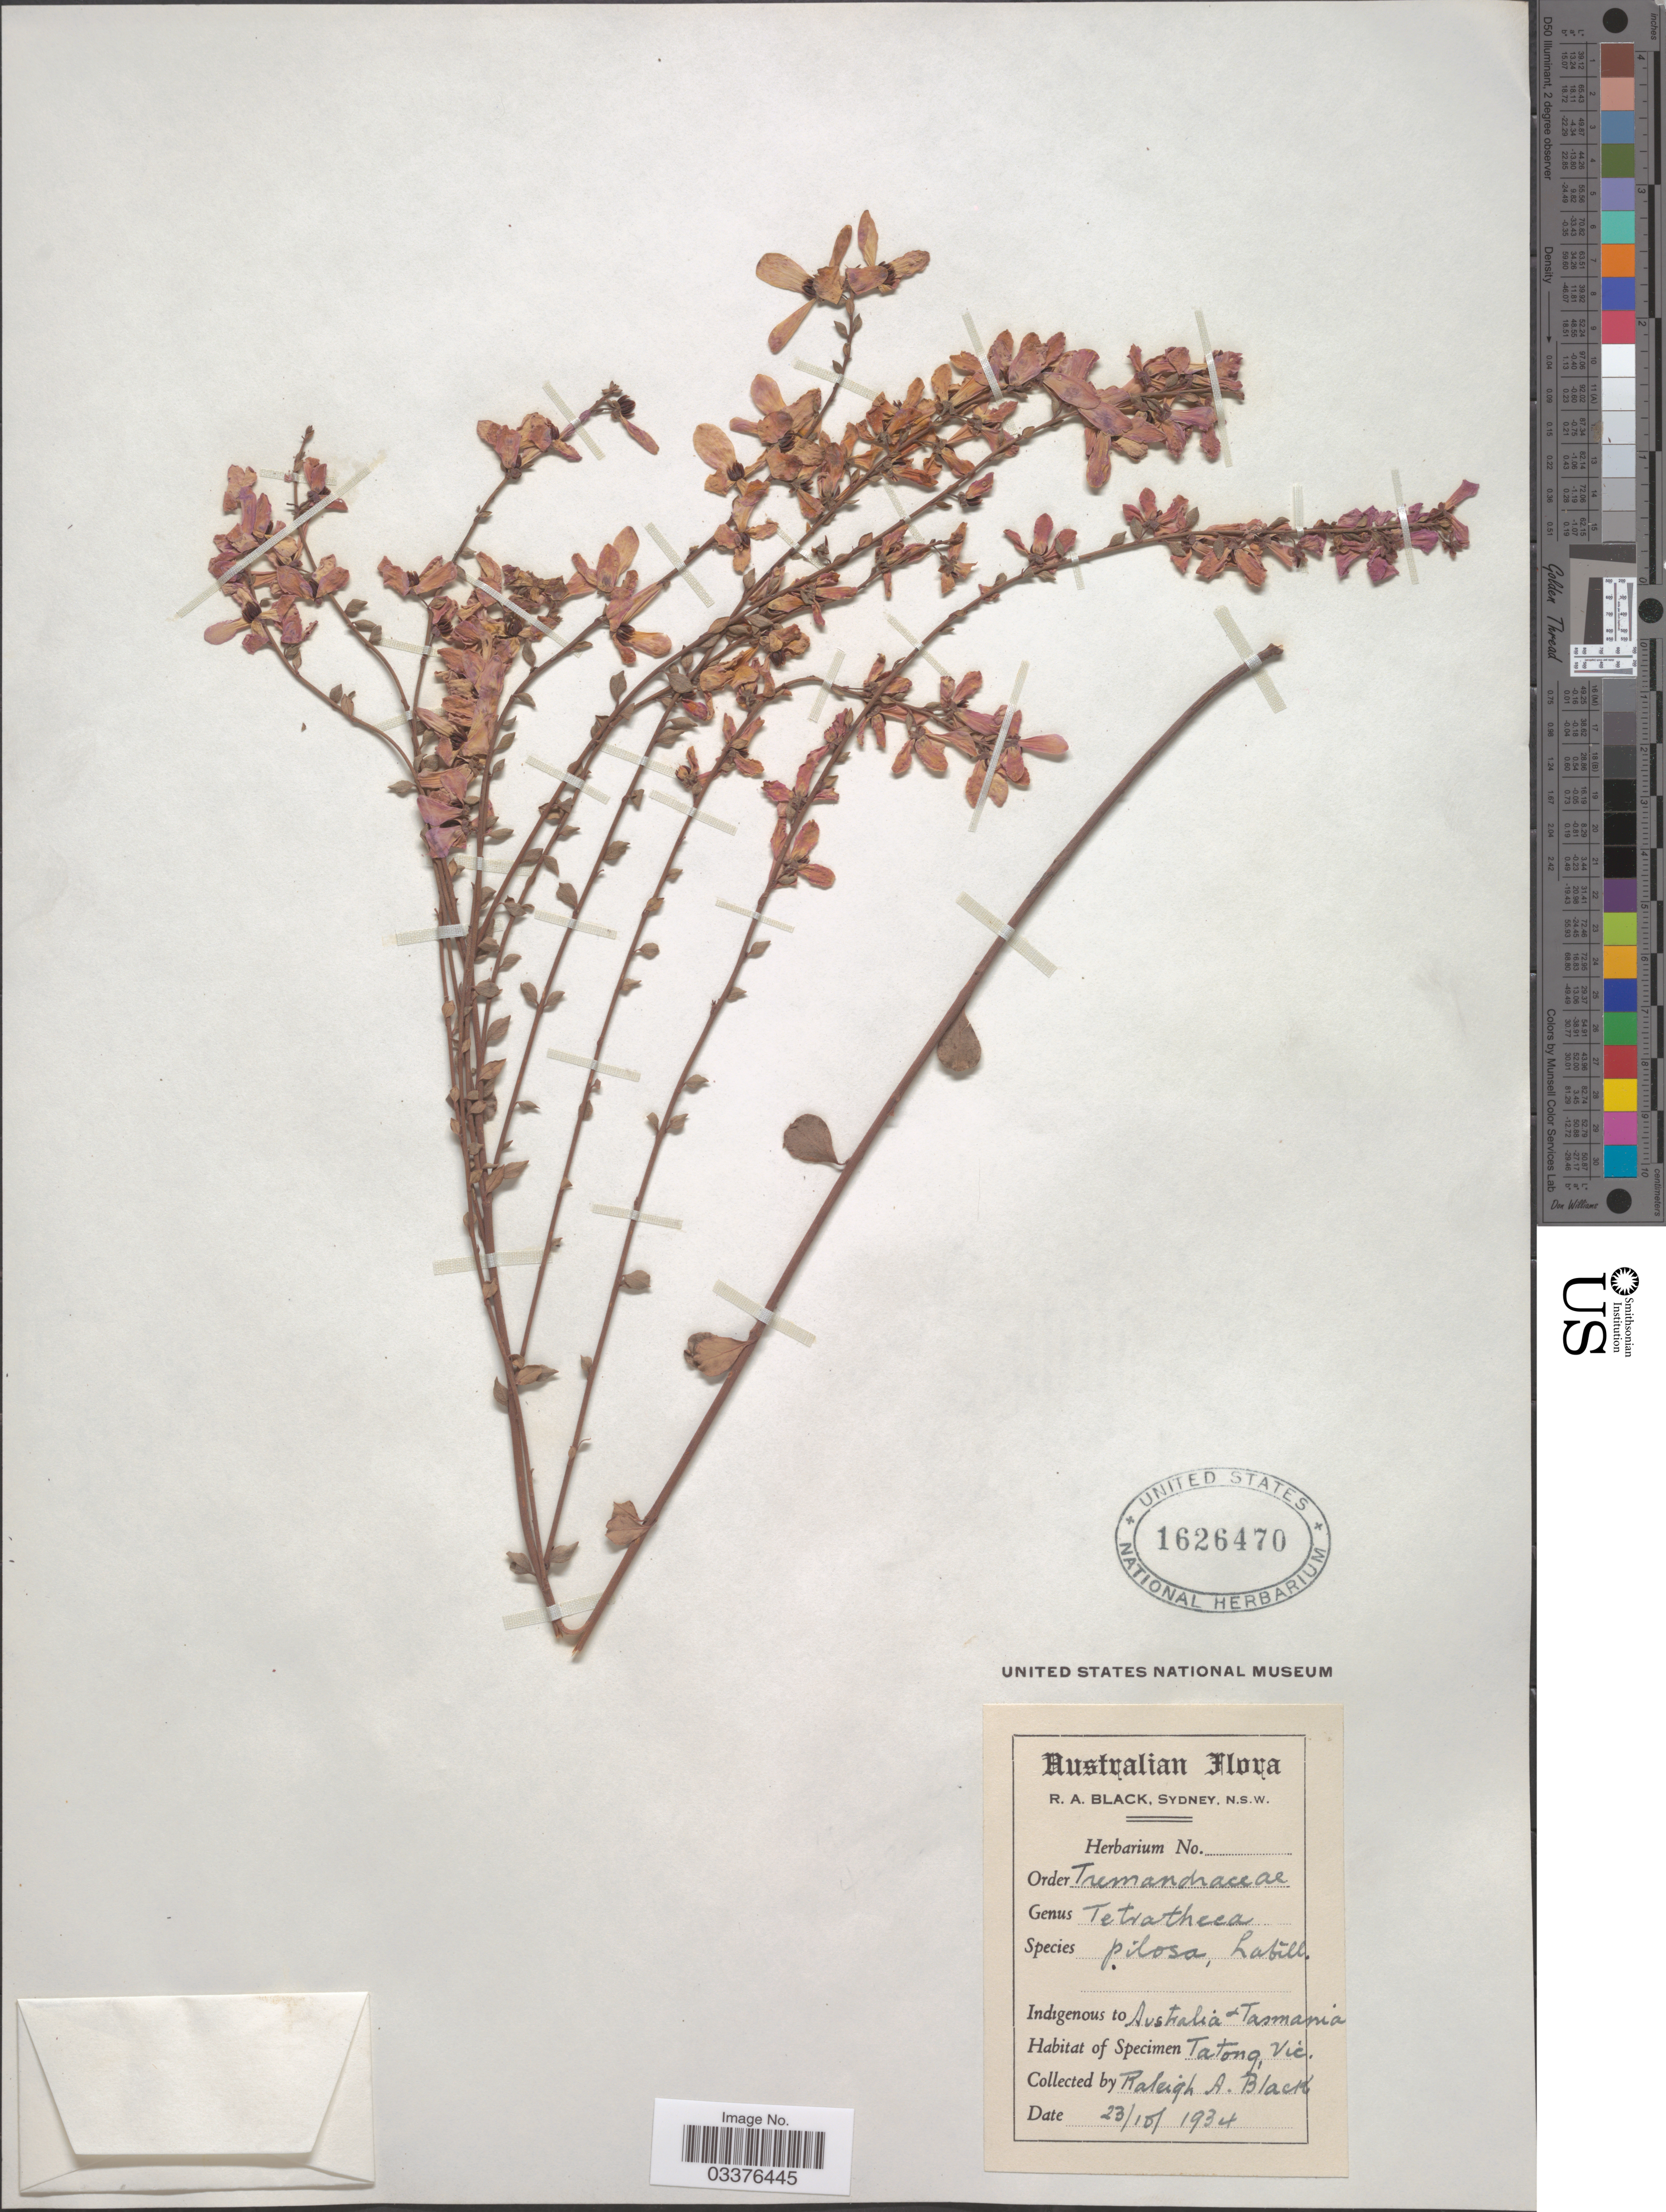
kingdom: Plantae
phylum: Tracheophyta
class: Magnoliopsida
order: Oxalidales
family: Elaeocarpaceae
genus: Tetratheca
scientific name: Tetratheca pilosa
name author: Labill.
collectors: R. A. Black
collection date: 1934-10-23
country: Australia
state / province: Tasmania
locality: Tasmania. Tatong, Vic.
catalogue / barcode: US 1626470